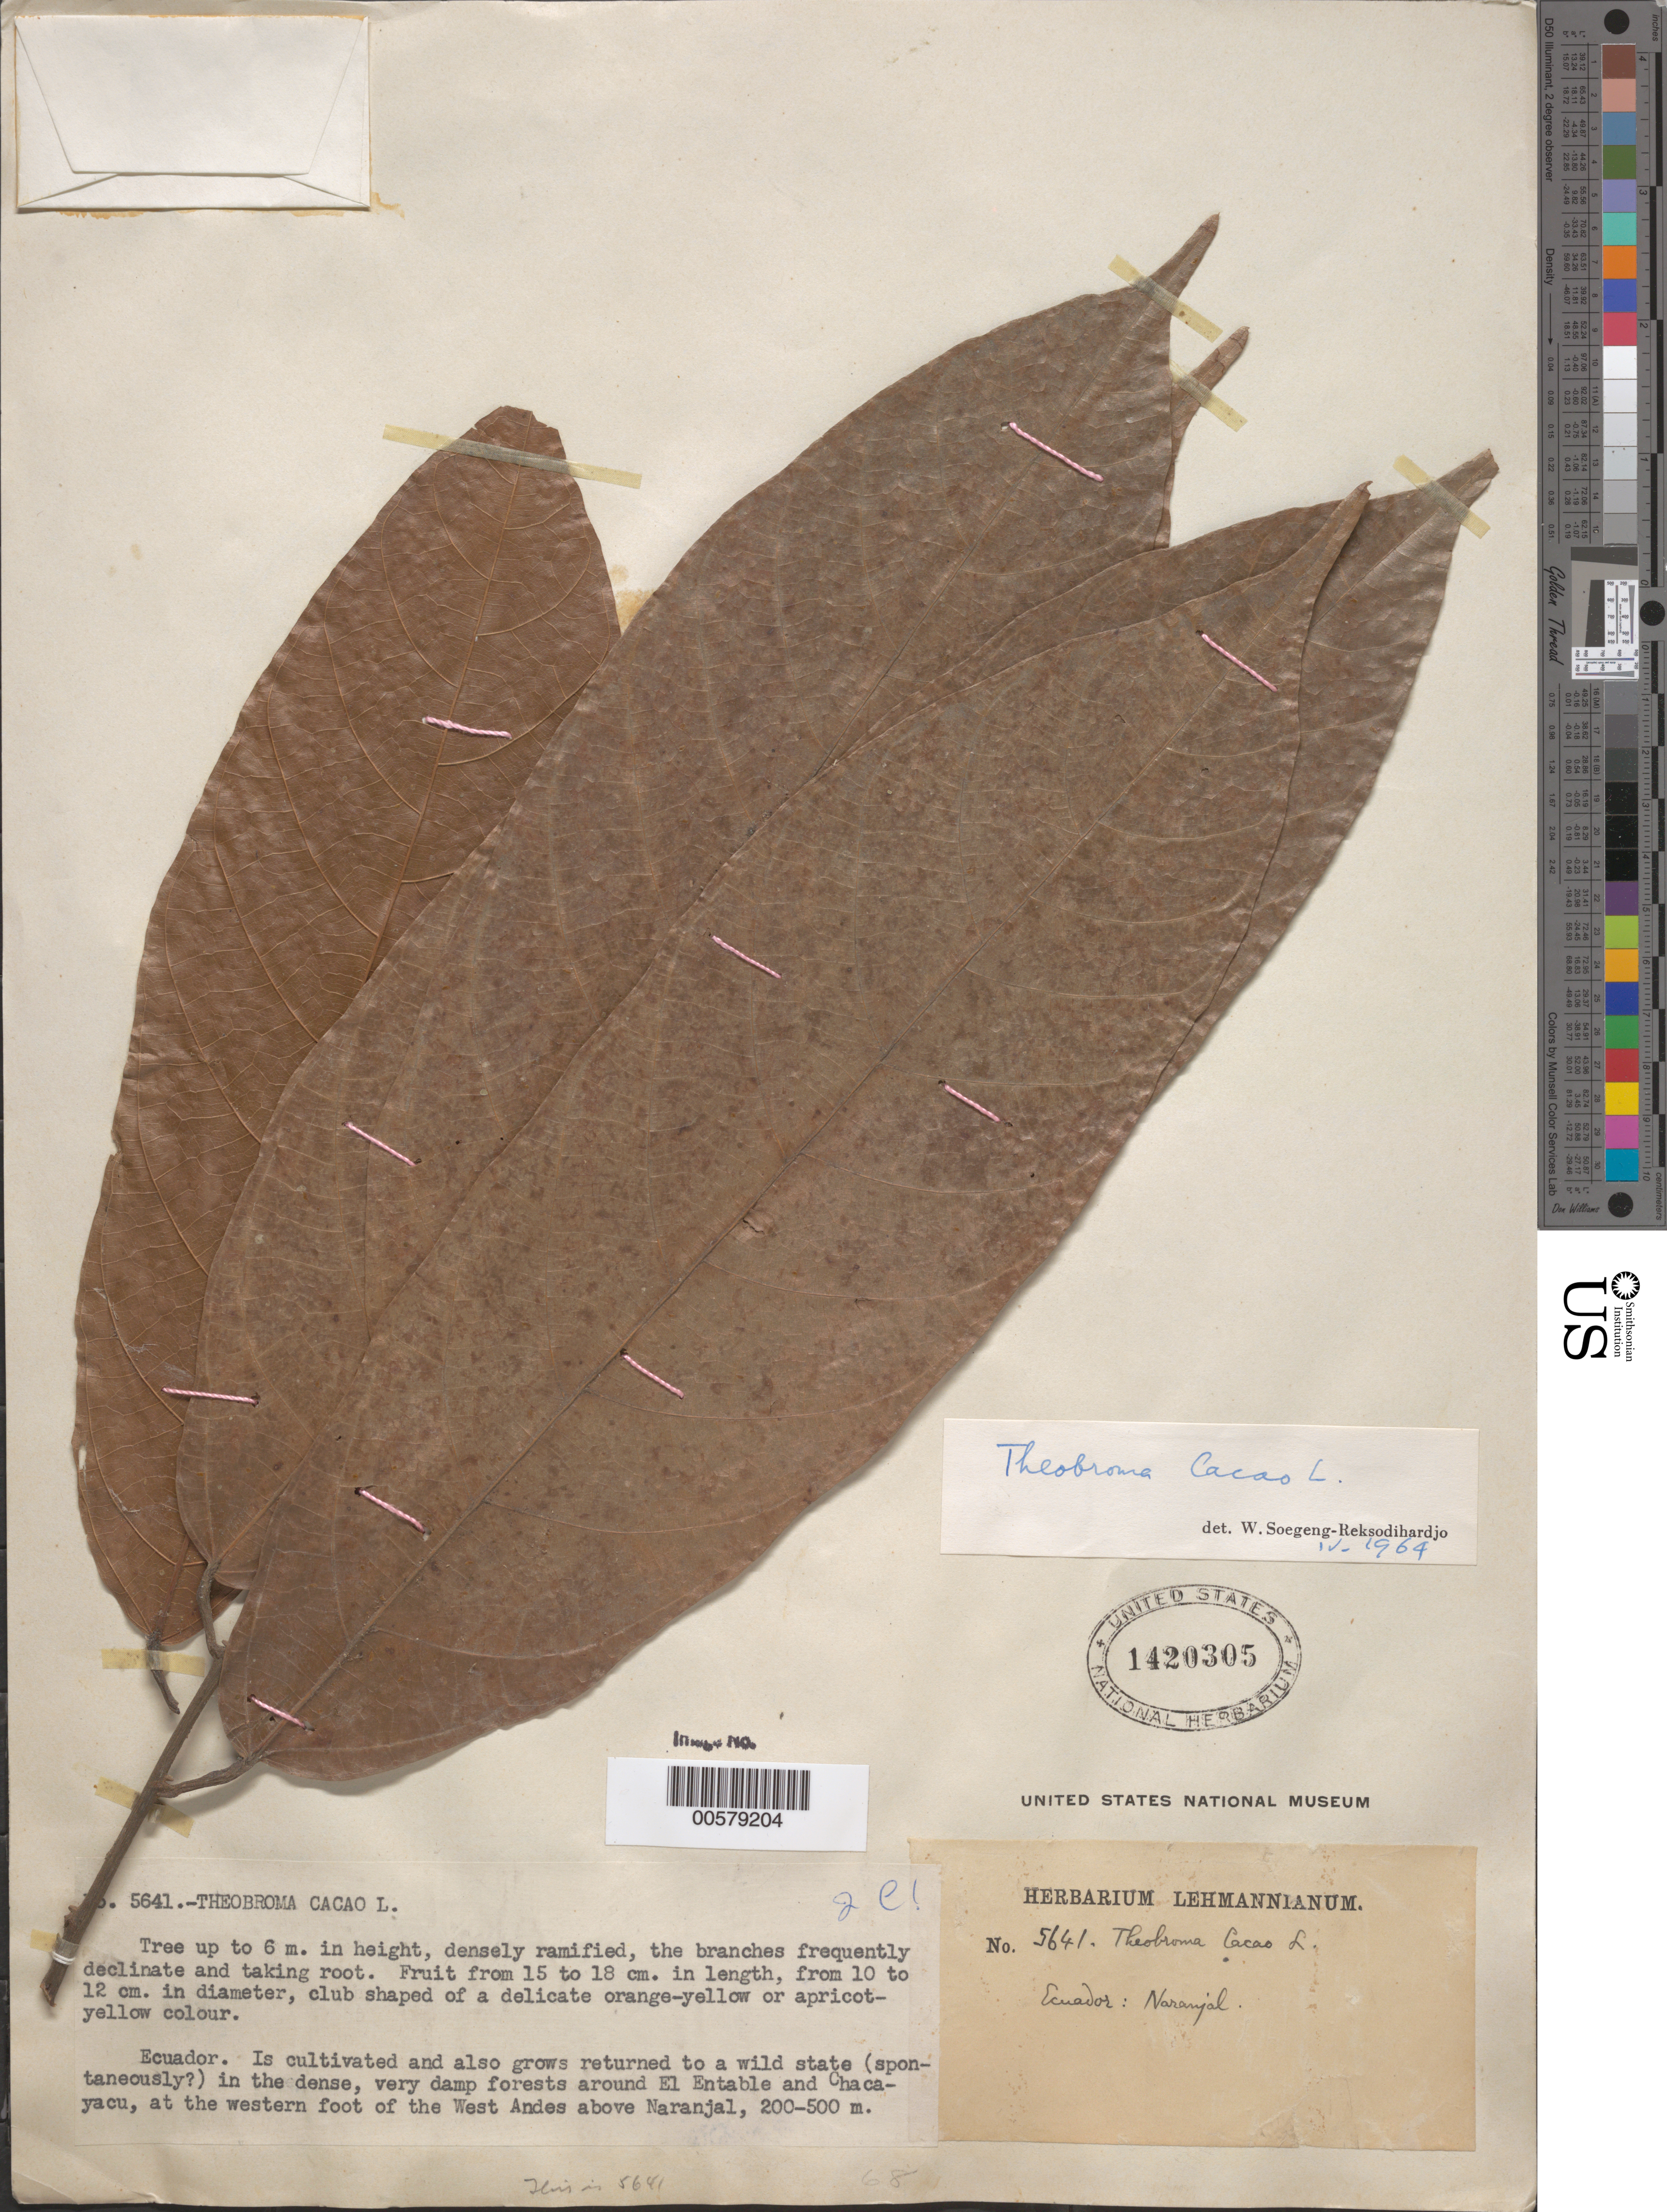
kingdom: Plantae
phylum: Tracheophyta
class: Magnoliopsida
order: Malvales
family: Malvaceae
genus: Theobroma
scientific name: Theobroma cacao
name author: L.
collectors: -. Lehmann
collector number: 5641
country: Ecuador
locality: Around El Entable and Chacayacu, at the western foot of the West Andes above Naranjal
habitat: Cultivated and also grows returned to wild state (spontaneously?) in dense very damp forest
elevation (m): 200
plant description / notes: S, US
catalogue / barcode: US 1420305